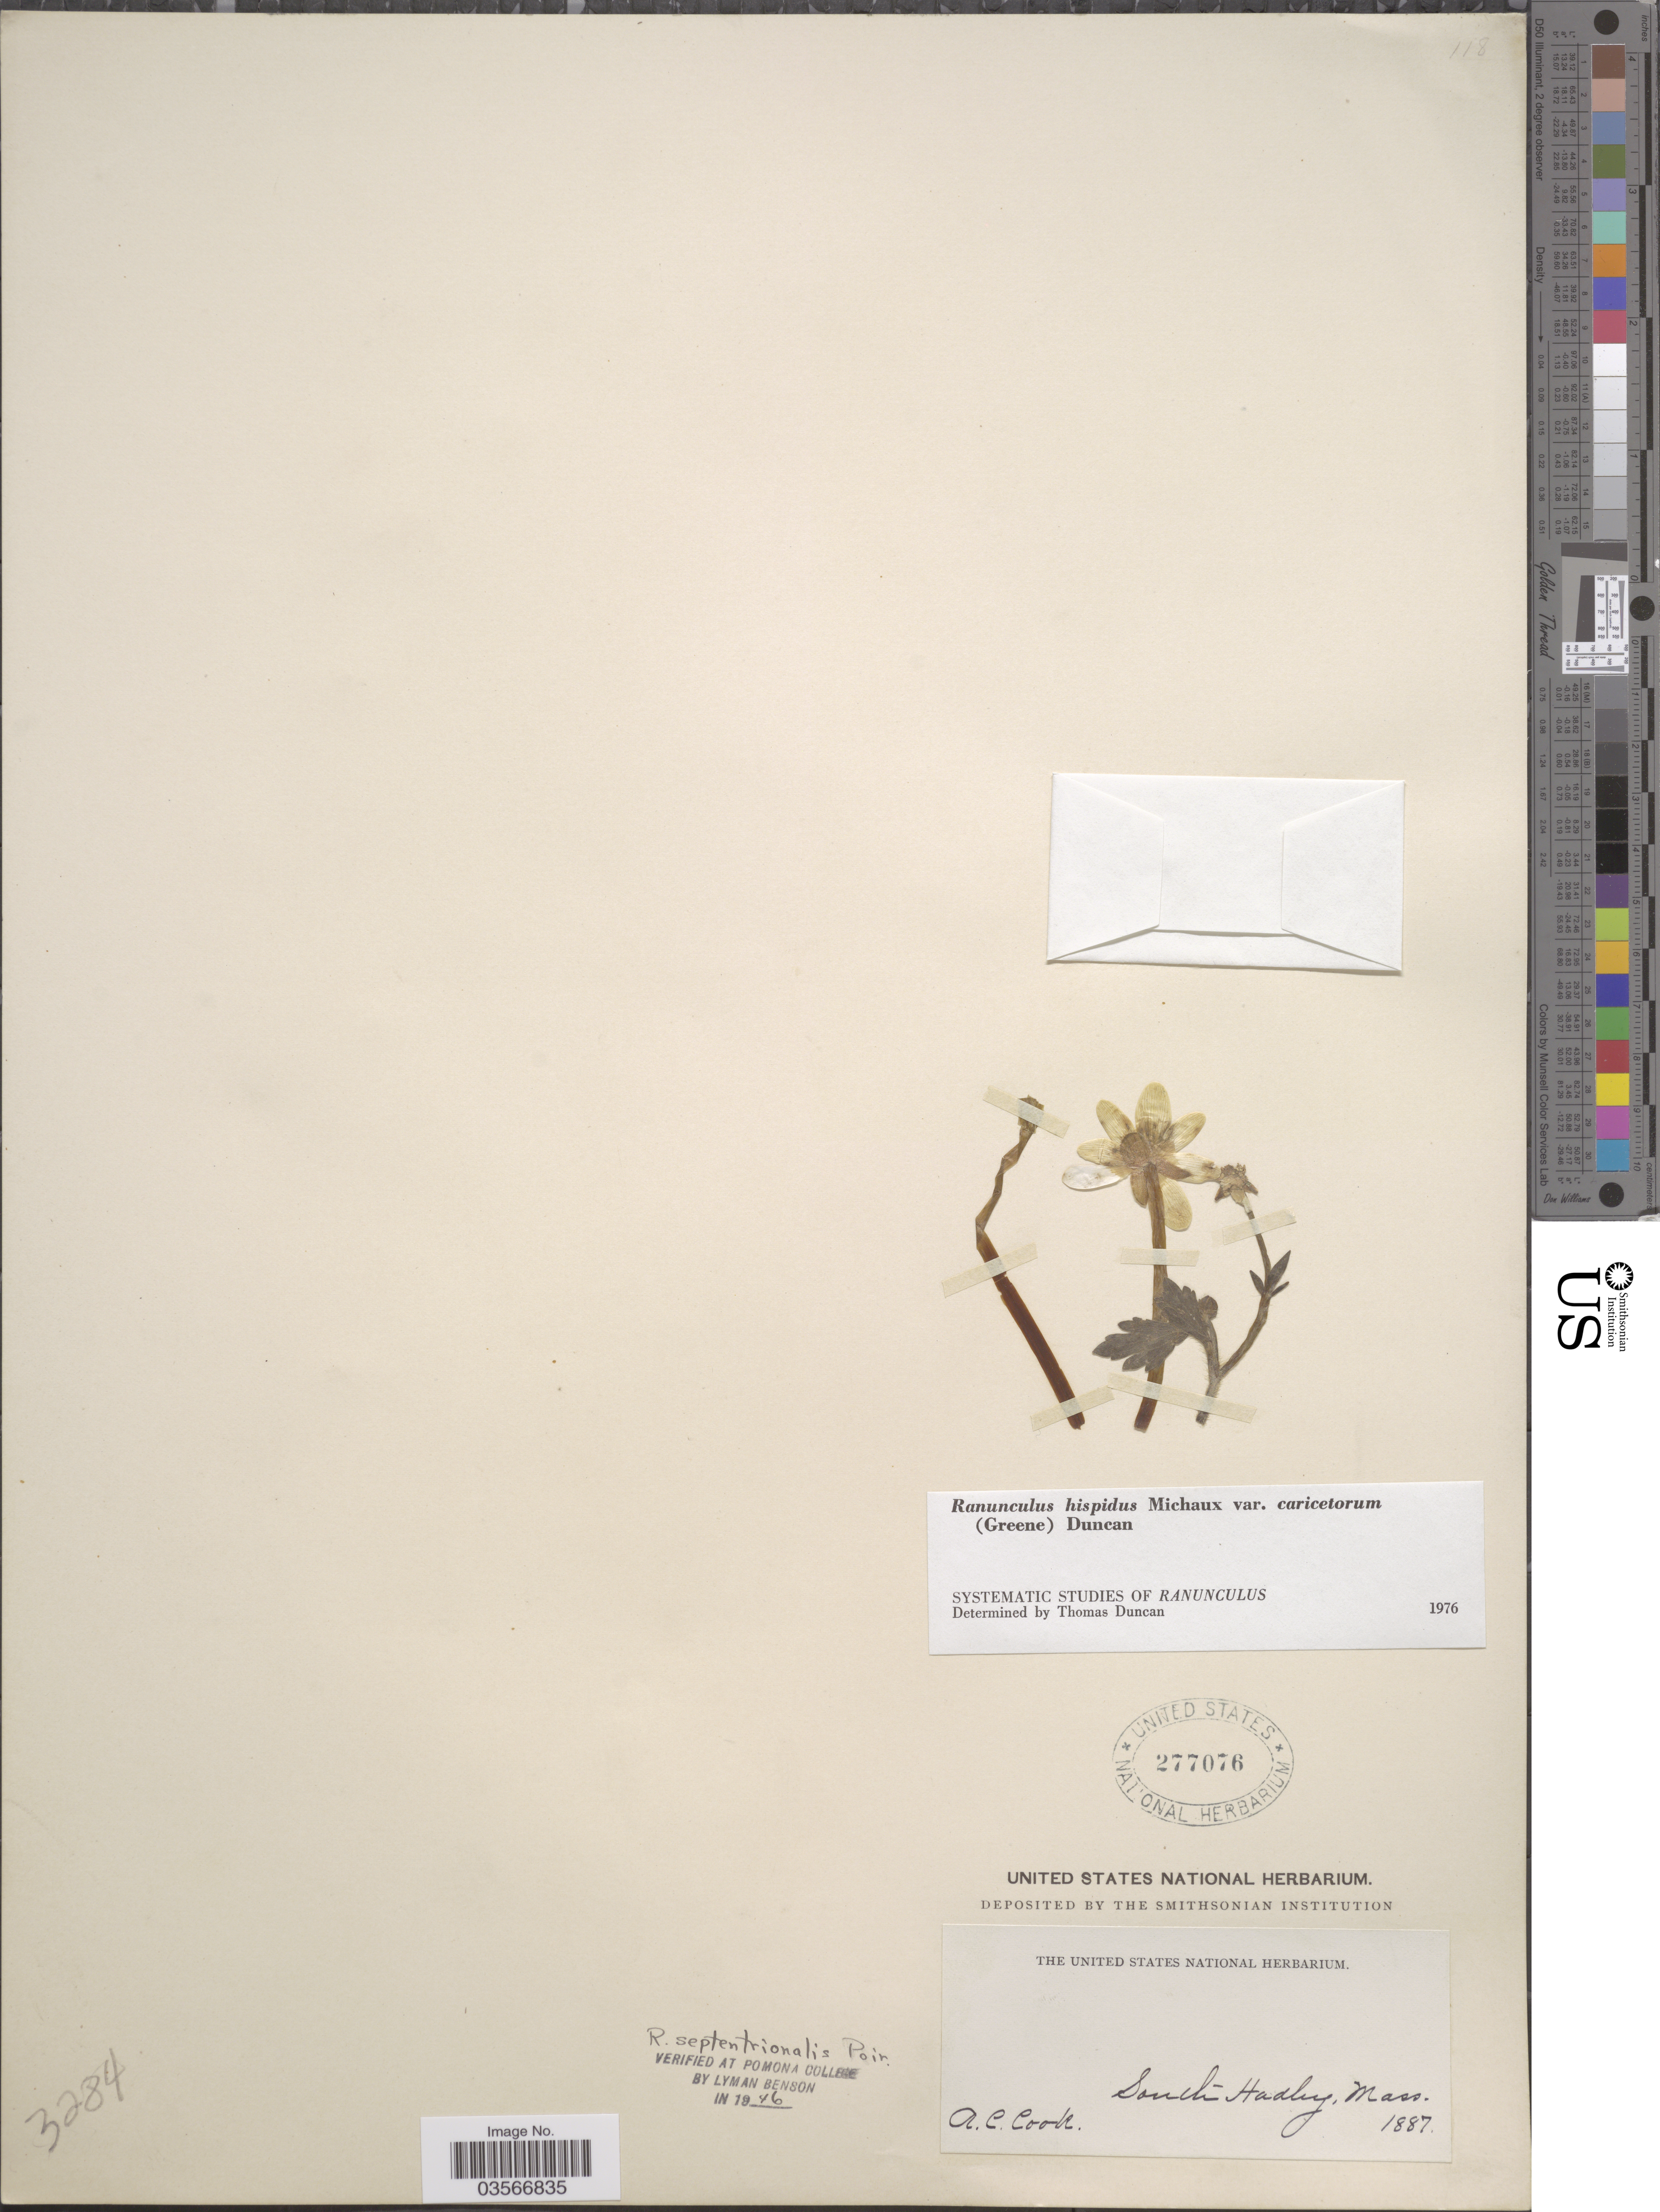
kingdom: Plantae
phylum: Tracheophyta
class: Magnoliopsida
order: Ranunculales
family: Ranunculaceae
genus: Ranunculus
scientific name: Ranunculus hispidus var. caricetorum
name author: Michx.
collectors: A. Cook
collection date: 1887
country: United States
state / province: Massachusetts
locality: South Hadley.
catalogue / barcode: US 277076